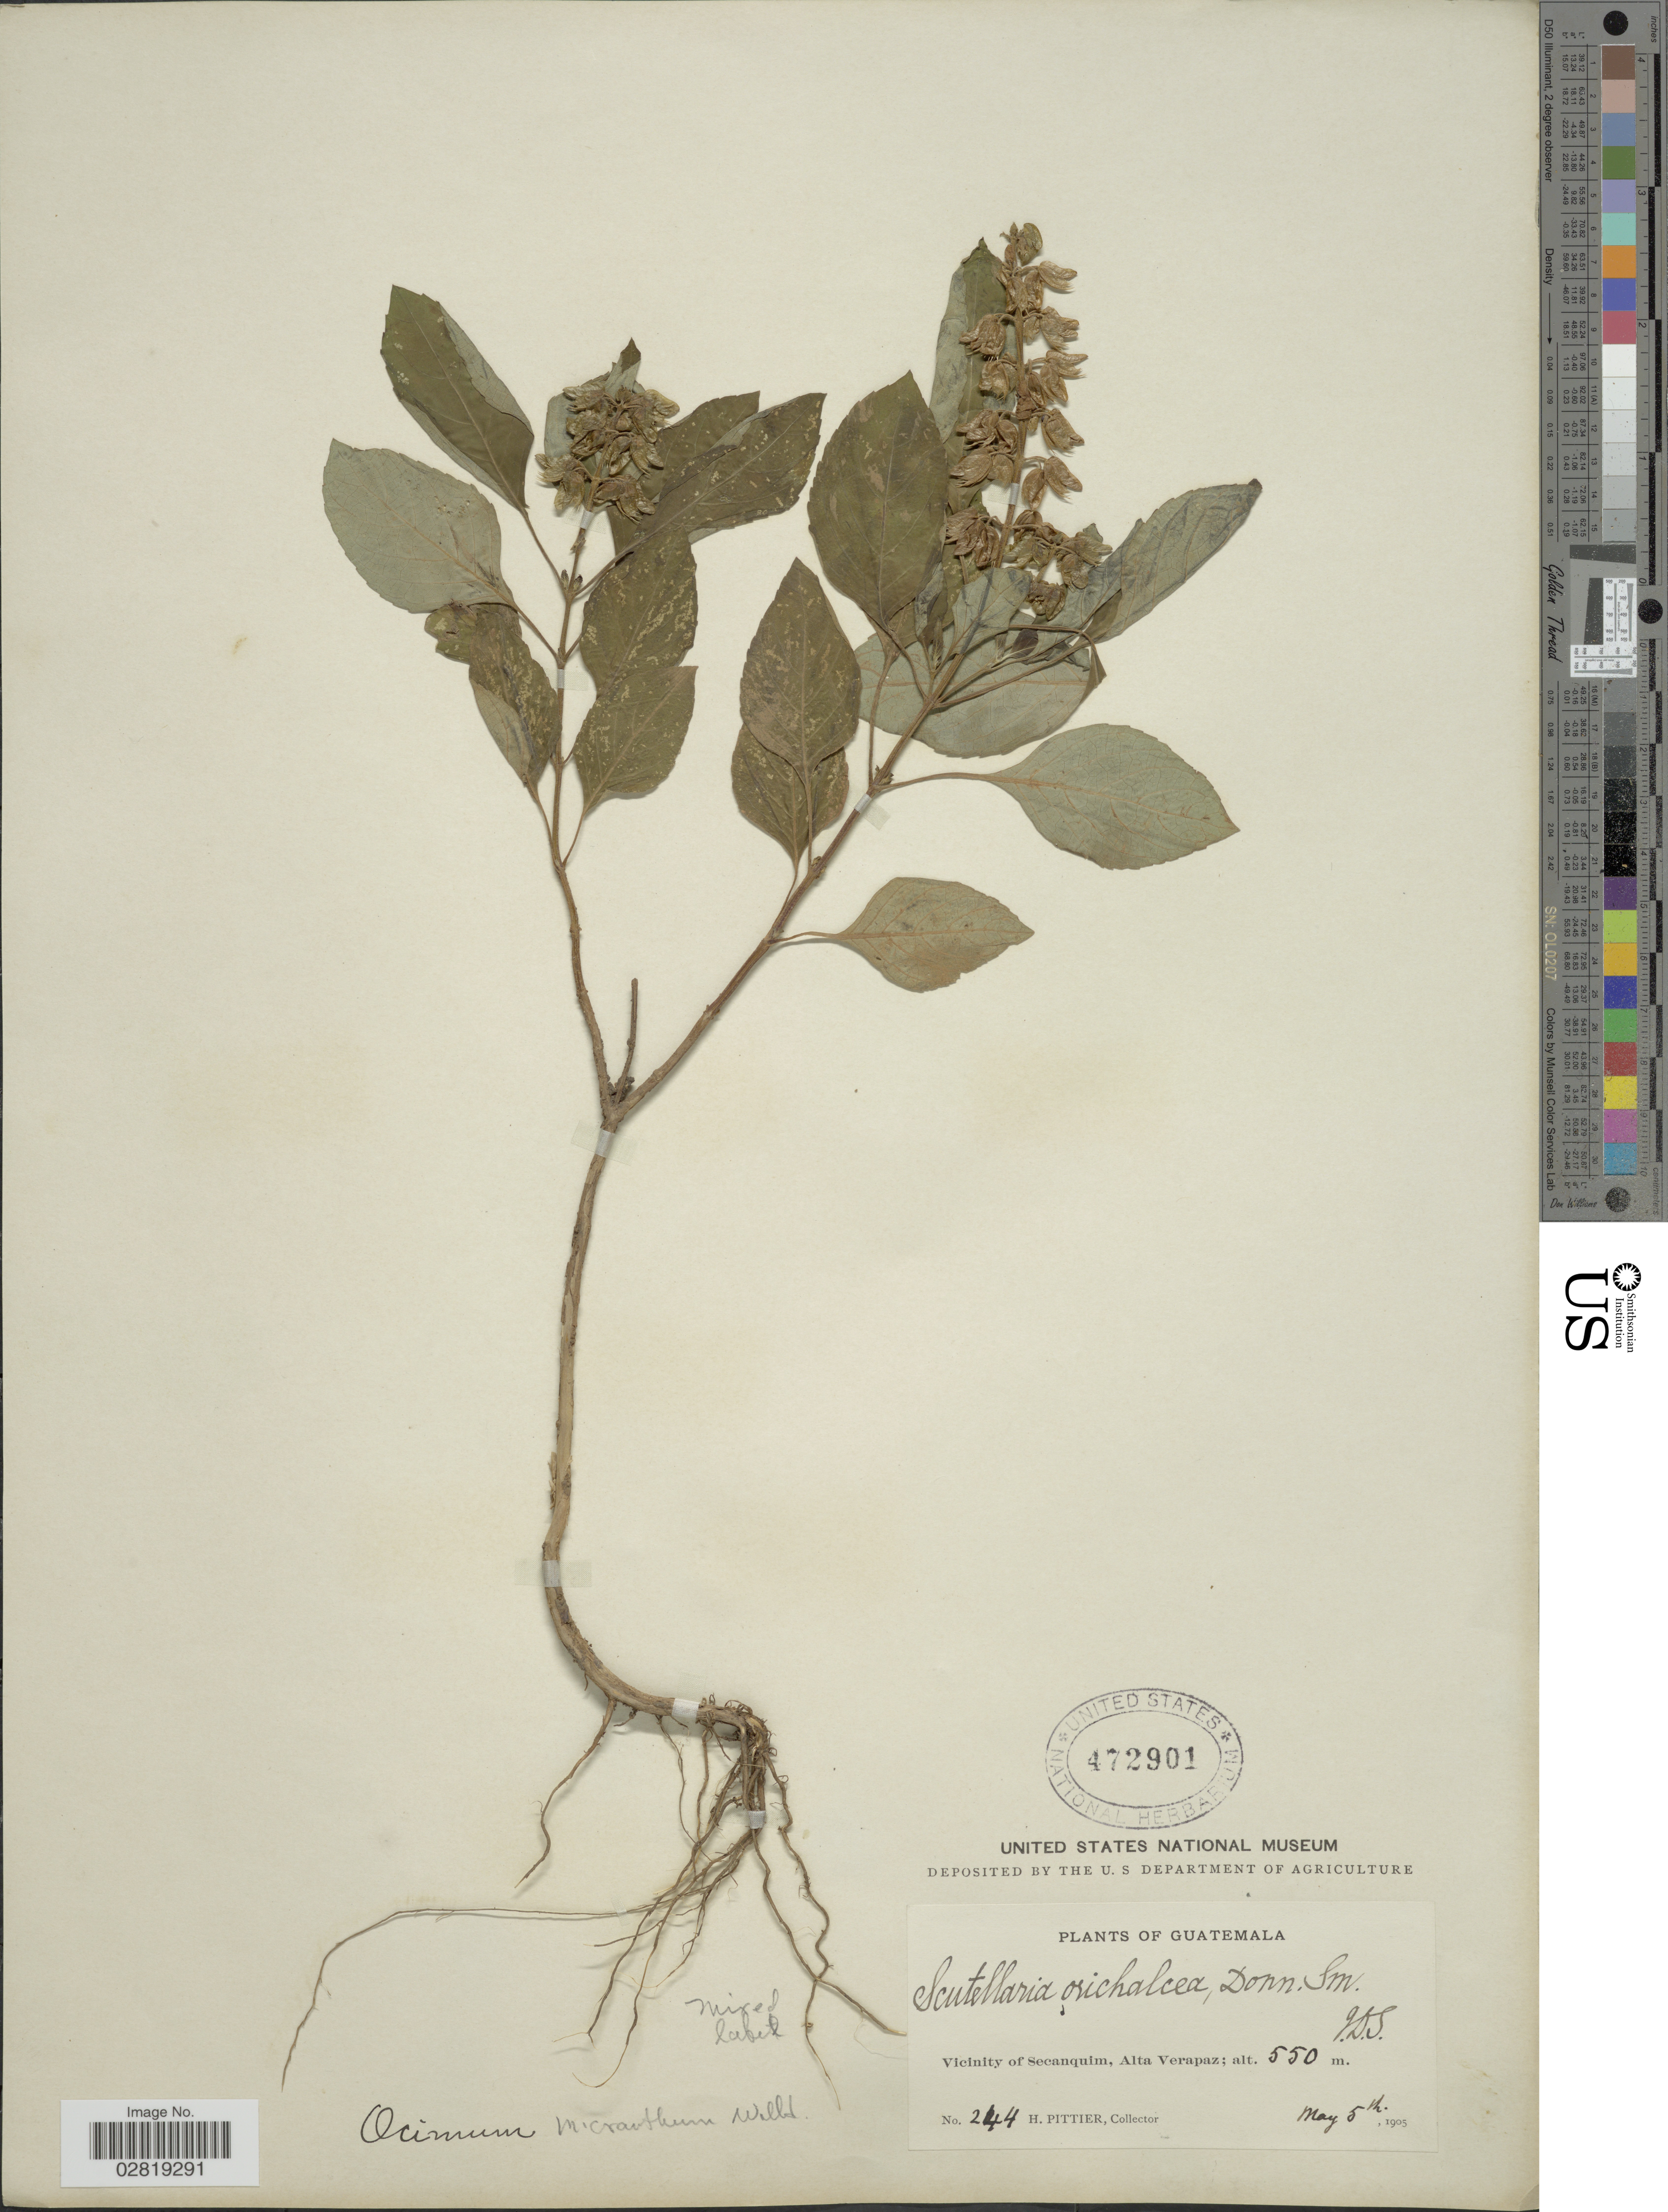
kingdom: Plantae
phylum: Tracheophyta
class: Magnoliopsida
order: Lamiales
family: Lamiaceae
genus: Ocimum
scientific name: Ocimum campechianum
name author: Mill.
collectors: H. F. Pittier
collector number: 244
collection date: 1905-05-05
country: Guatemala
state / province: Alta Verapaz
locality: Vicinity of Secanquim.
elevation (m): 550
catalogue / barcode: US 472901